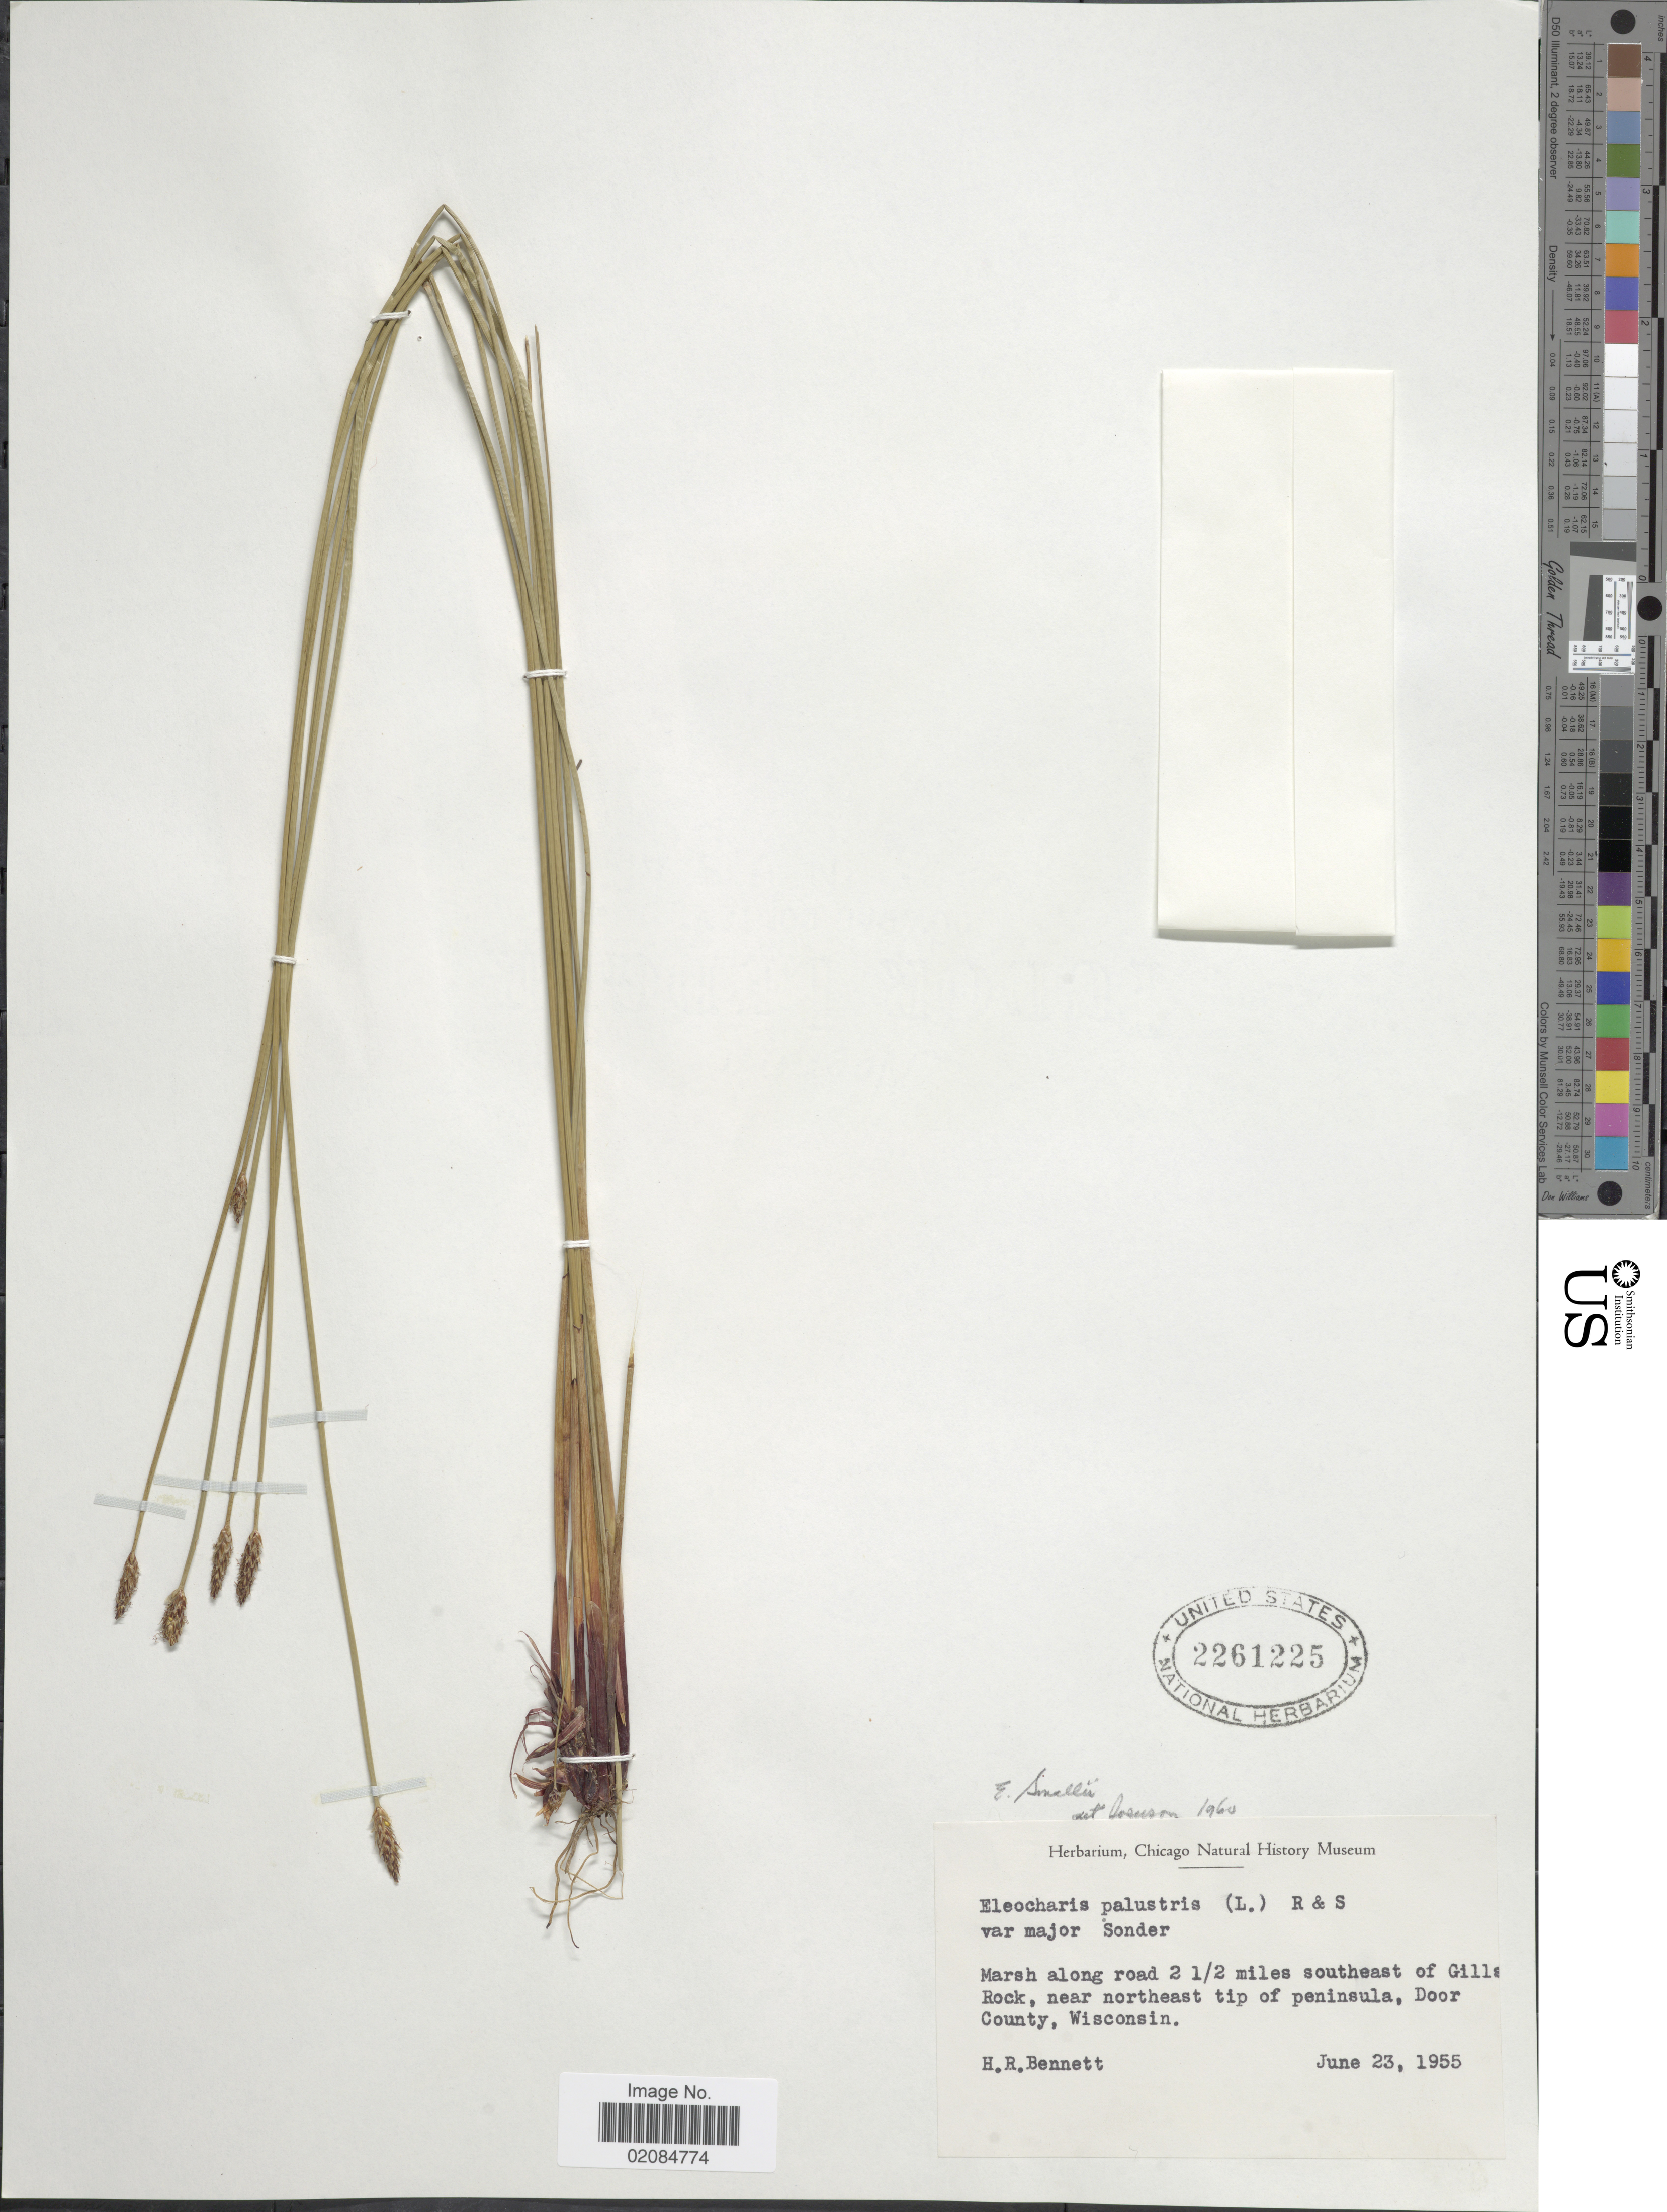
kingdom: Plantae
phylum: Tracheophyta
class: Liliopsida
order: Poales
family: Cyperaceae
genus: Eleocharis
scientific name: Eleocharis palustris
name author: (L.) Roem. & Schult.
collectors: H. R. Bennett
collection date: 1955-06-23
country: United States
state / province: Wisconsin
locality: Marsh along road 2 1/2 miles southeast of Gills Rock, near northeast tip of peninsula, Door County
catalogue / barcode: US 2261225